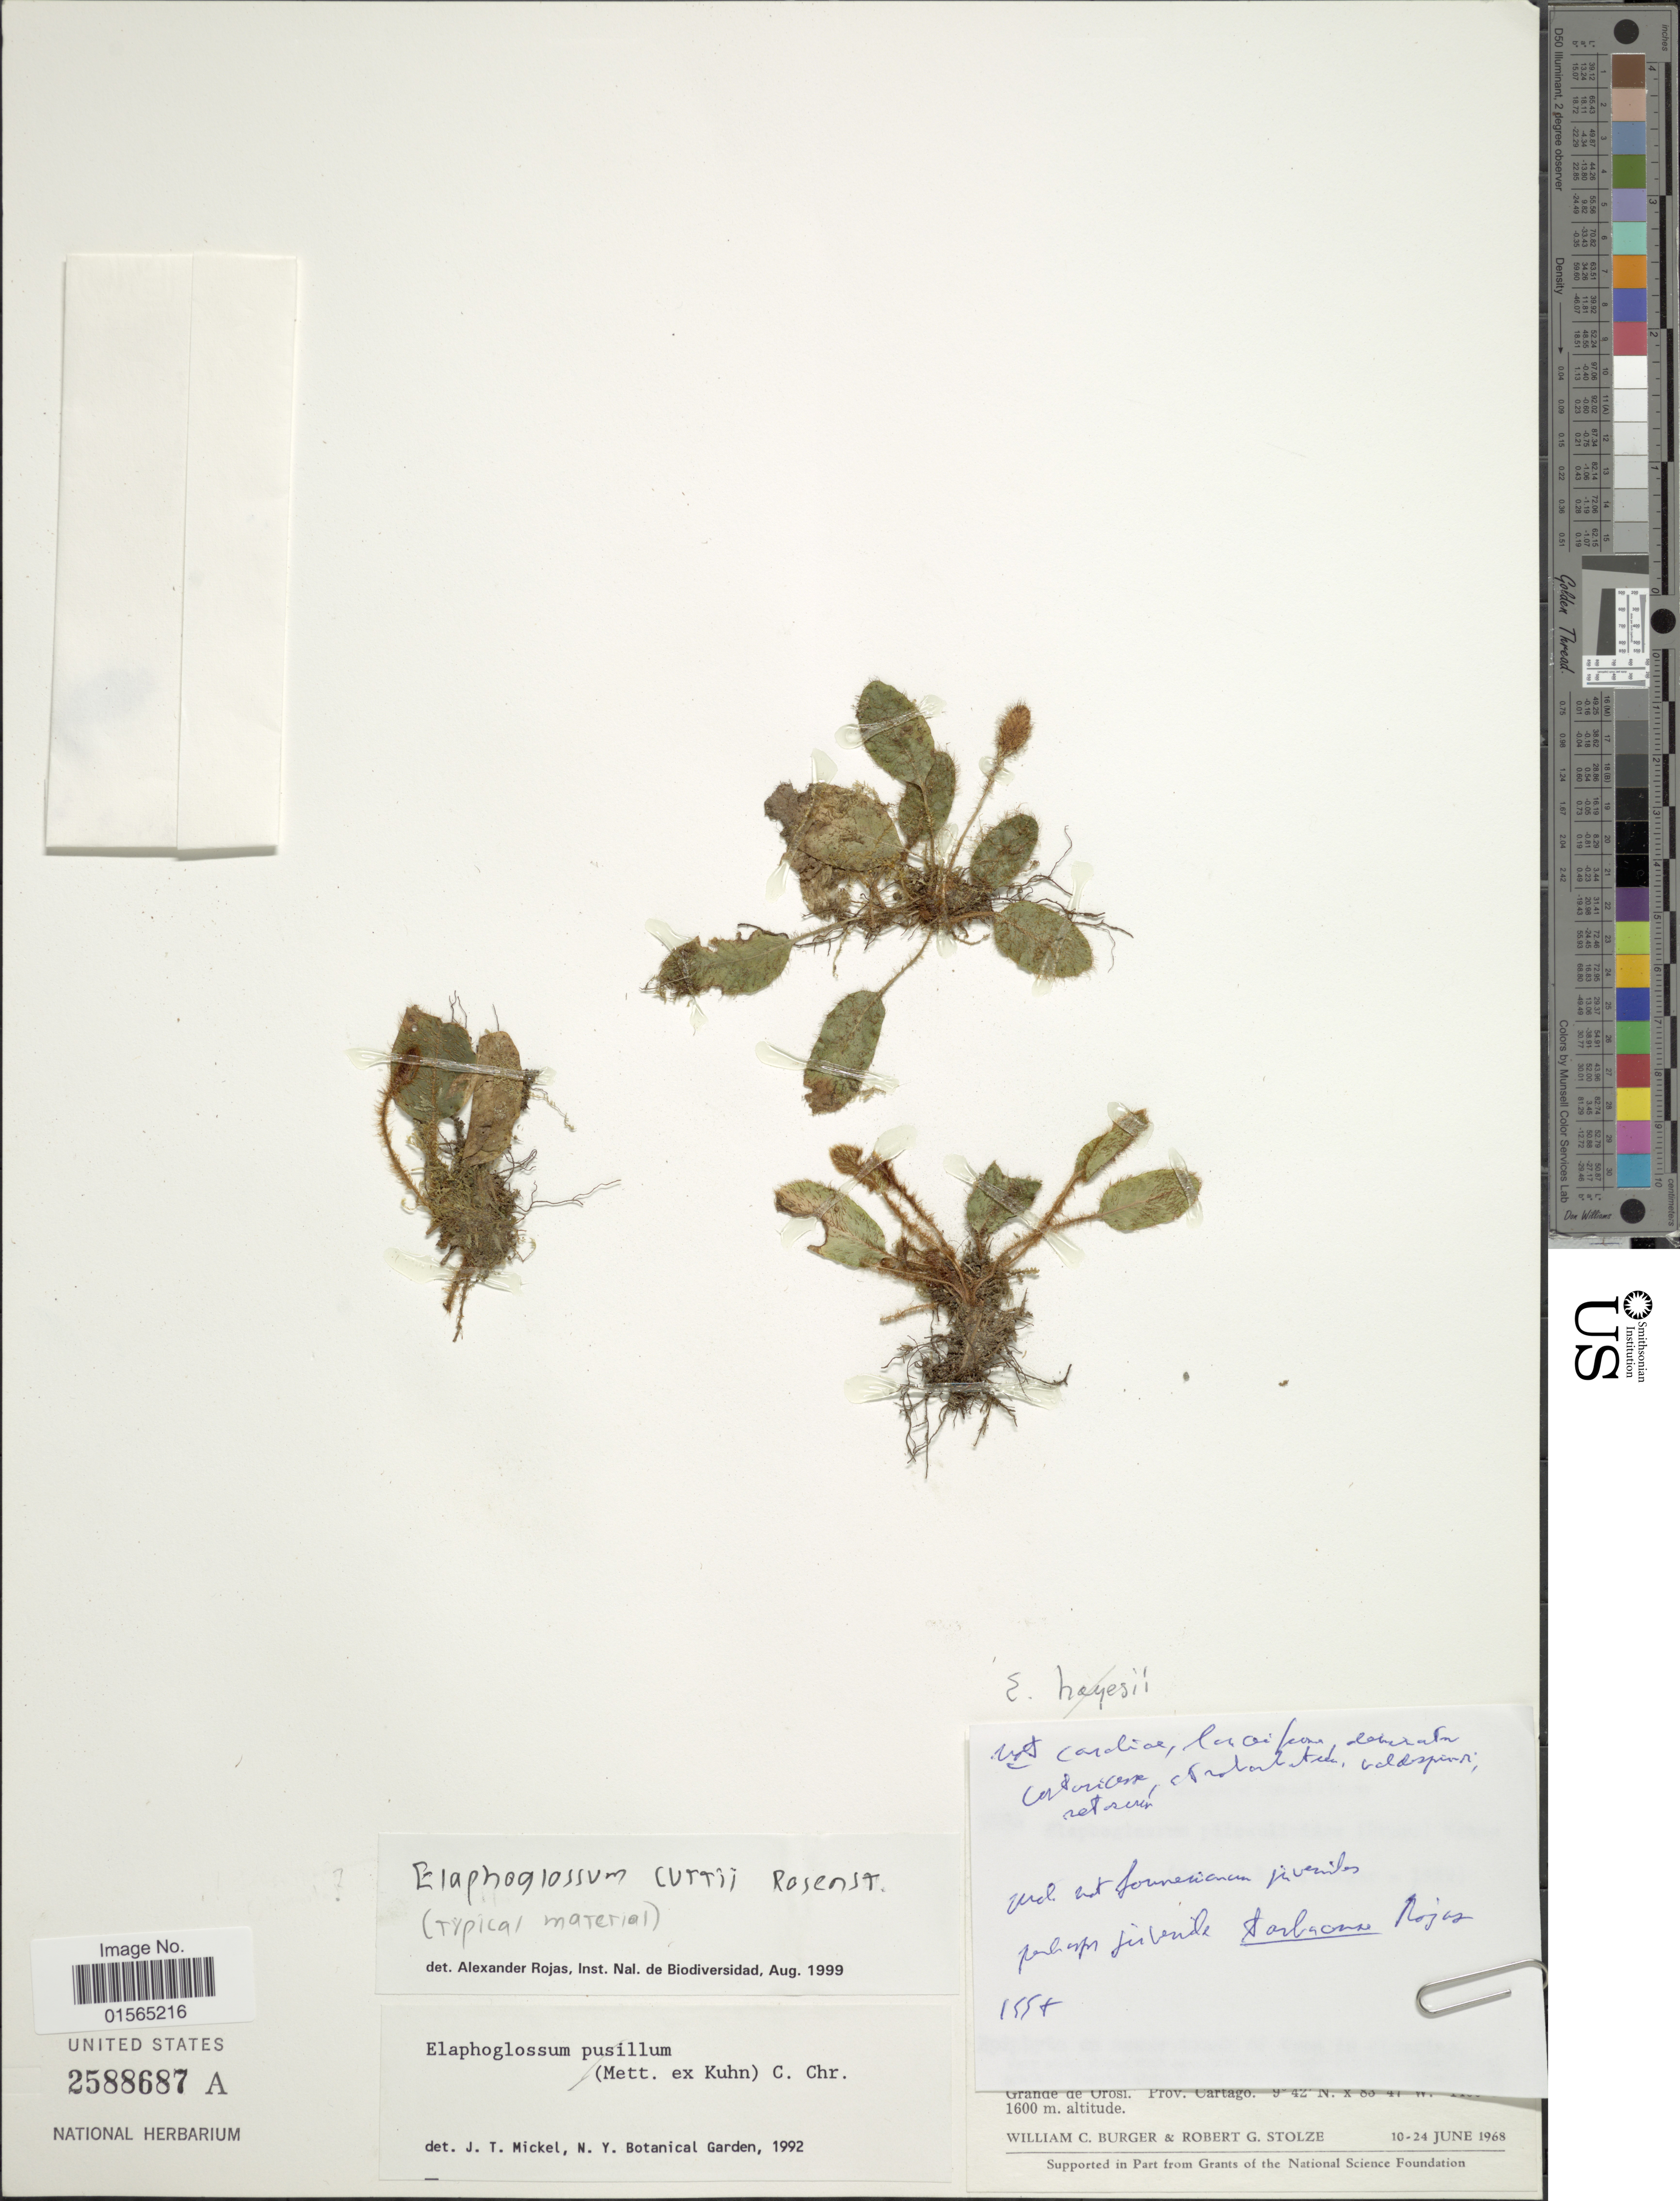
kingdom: Plantae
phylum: Tracheophyta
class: Polypodiopsida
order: Polypodiales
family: Dryopteridaceae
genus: Elaphoglossum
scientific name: Elaphoglossum sp.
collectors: W. Burger & R. G. Stolze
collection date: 1968-06-10/1968-06-24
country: Costa Rica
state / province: Cartago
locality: Grande de Orosi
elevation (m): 1600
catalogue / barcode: US 2588687A